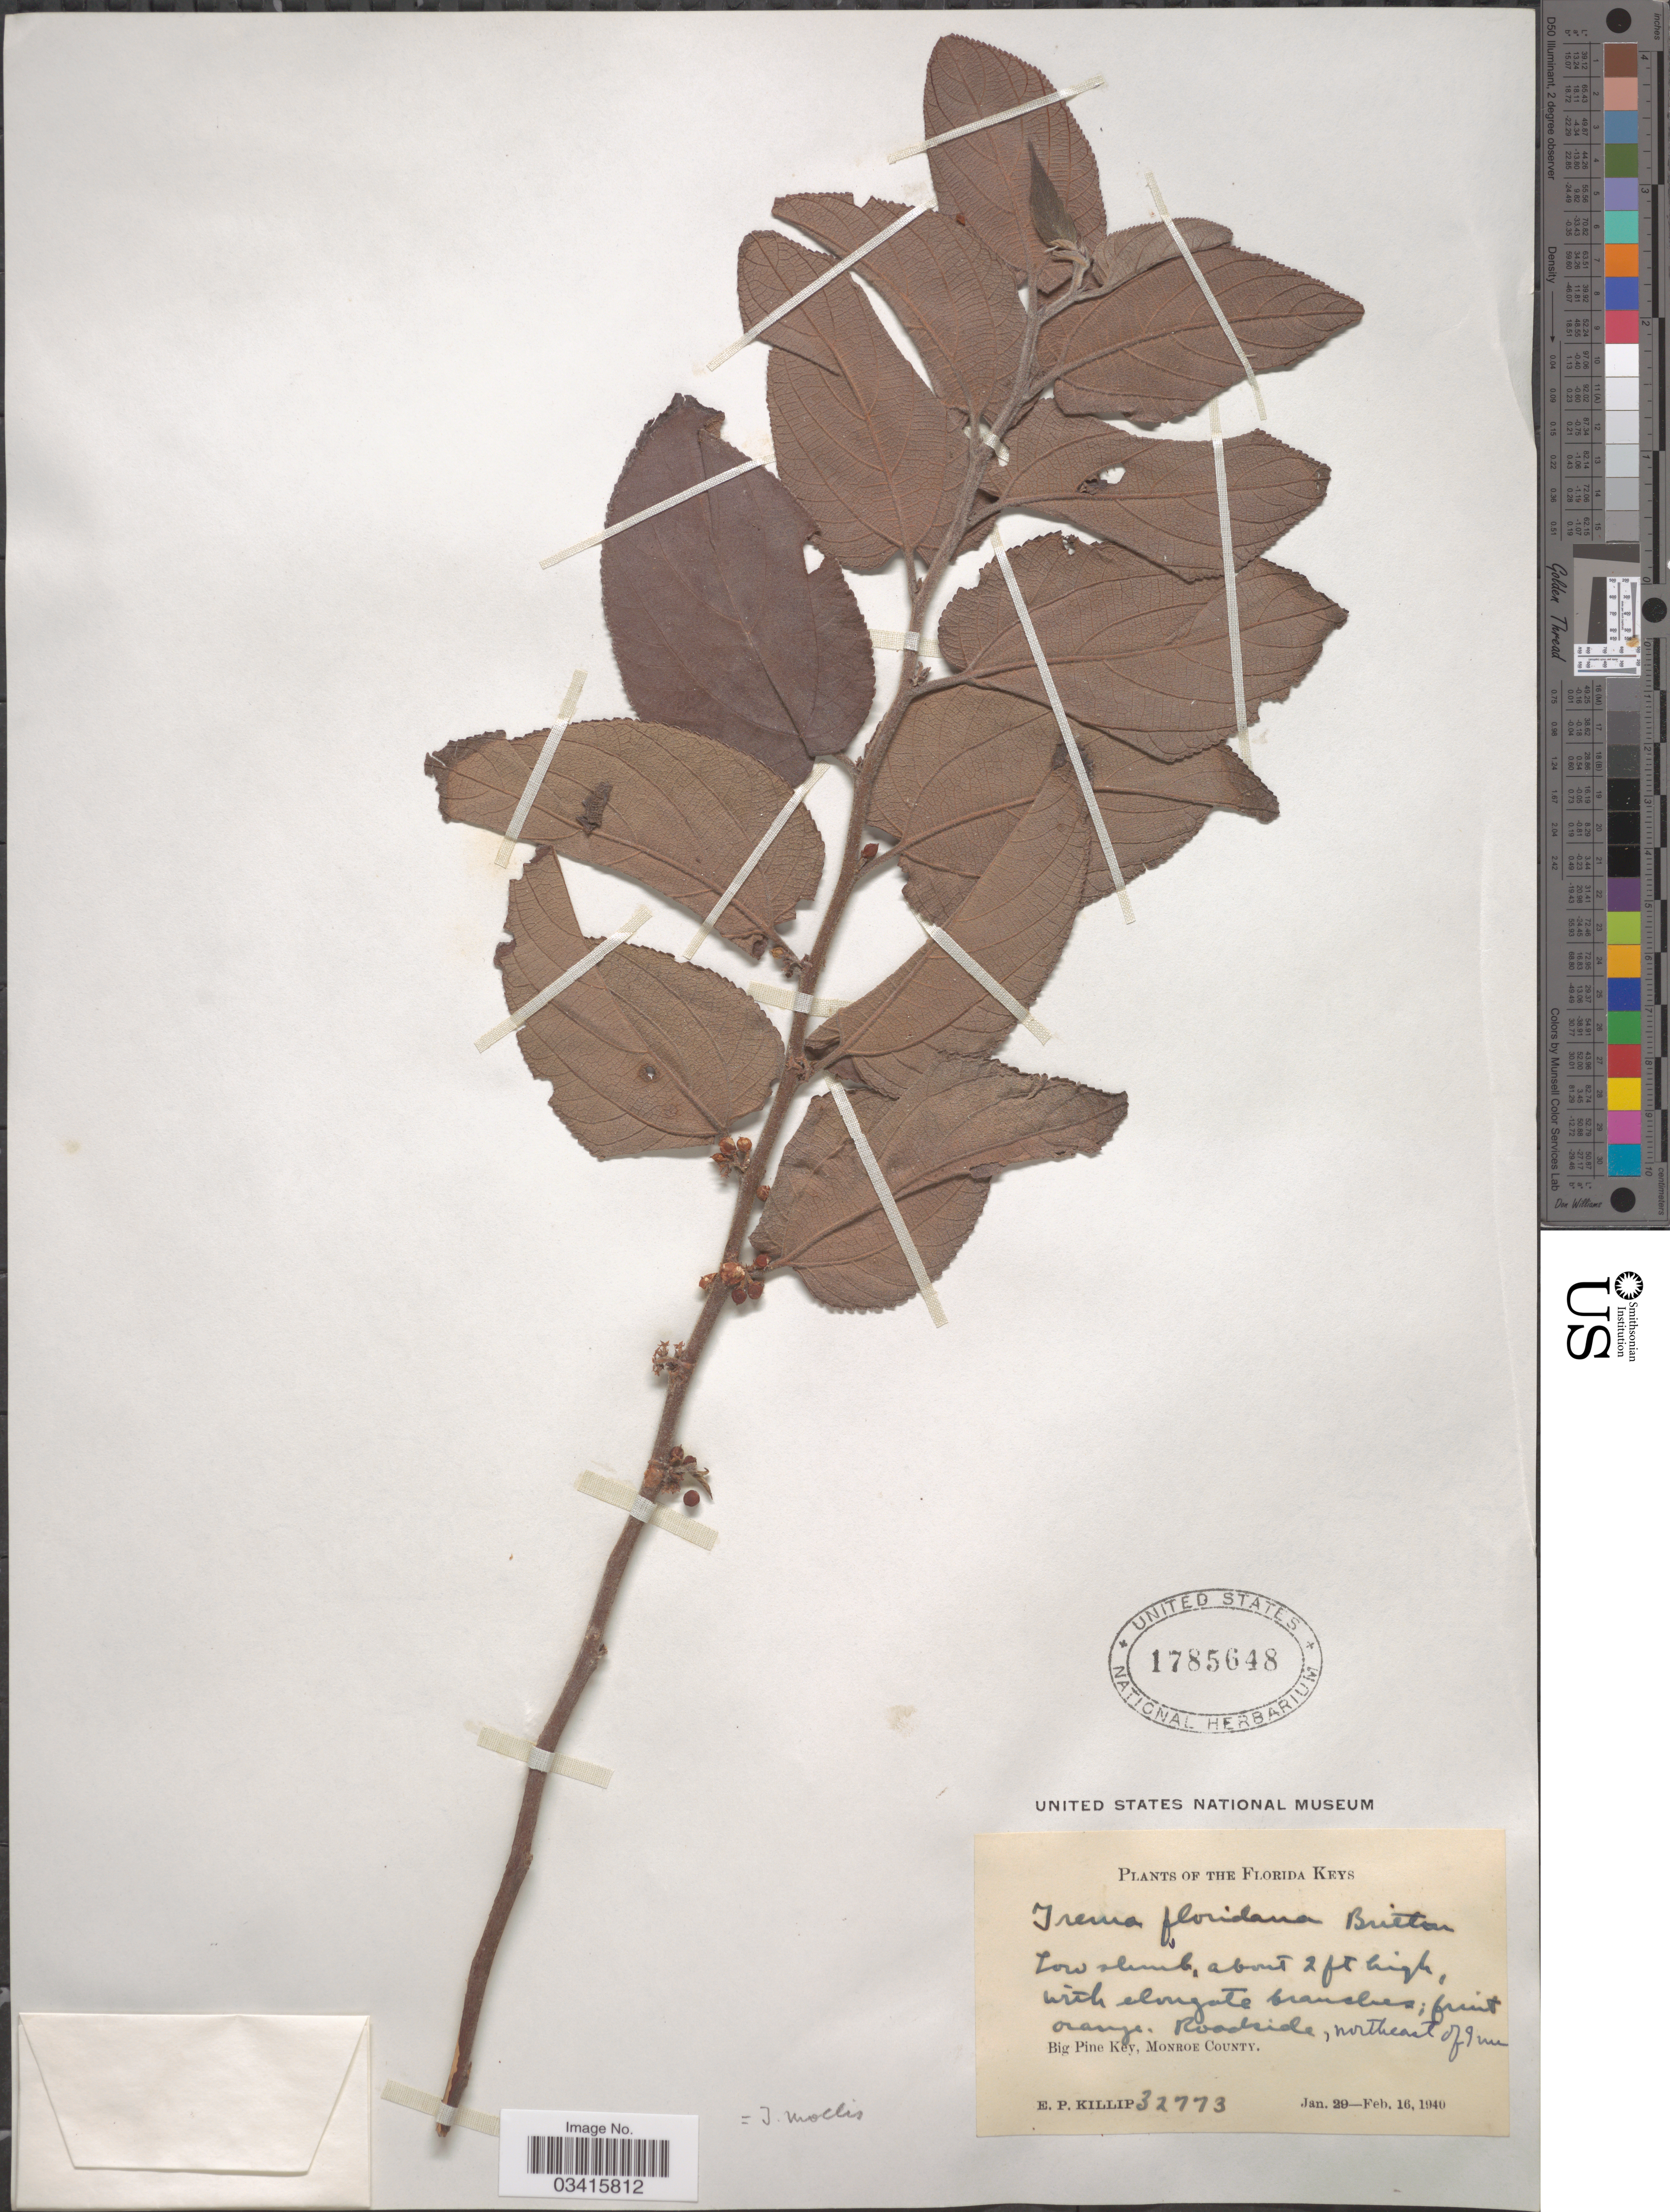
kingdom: Plantae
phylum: Tracheophyta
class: Magnoliopsida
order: Rosales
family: Cannabaceae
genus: Trema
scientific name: Trema floridanum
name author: Britton ex Small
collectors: E. P. Killip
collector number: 32773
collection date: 1940-01-29/1940-02-16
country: United States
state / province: Florida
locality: The Florida Keys. Roadside, northeast of Inn. Big Pine Key, Monroe County.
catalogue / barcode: US 1785648